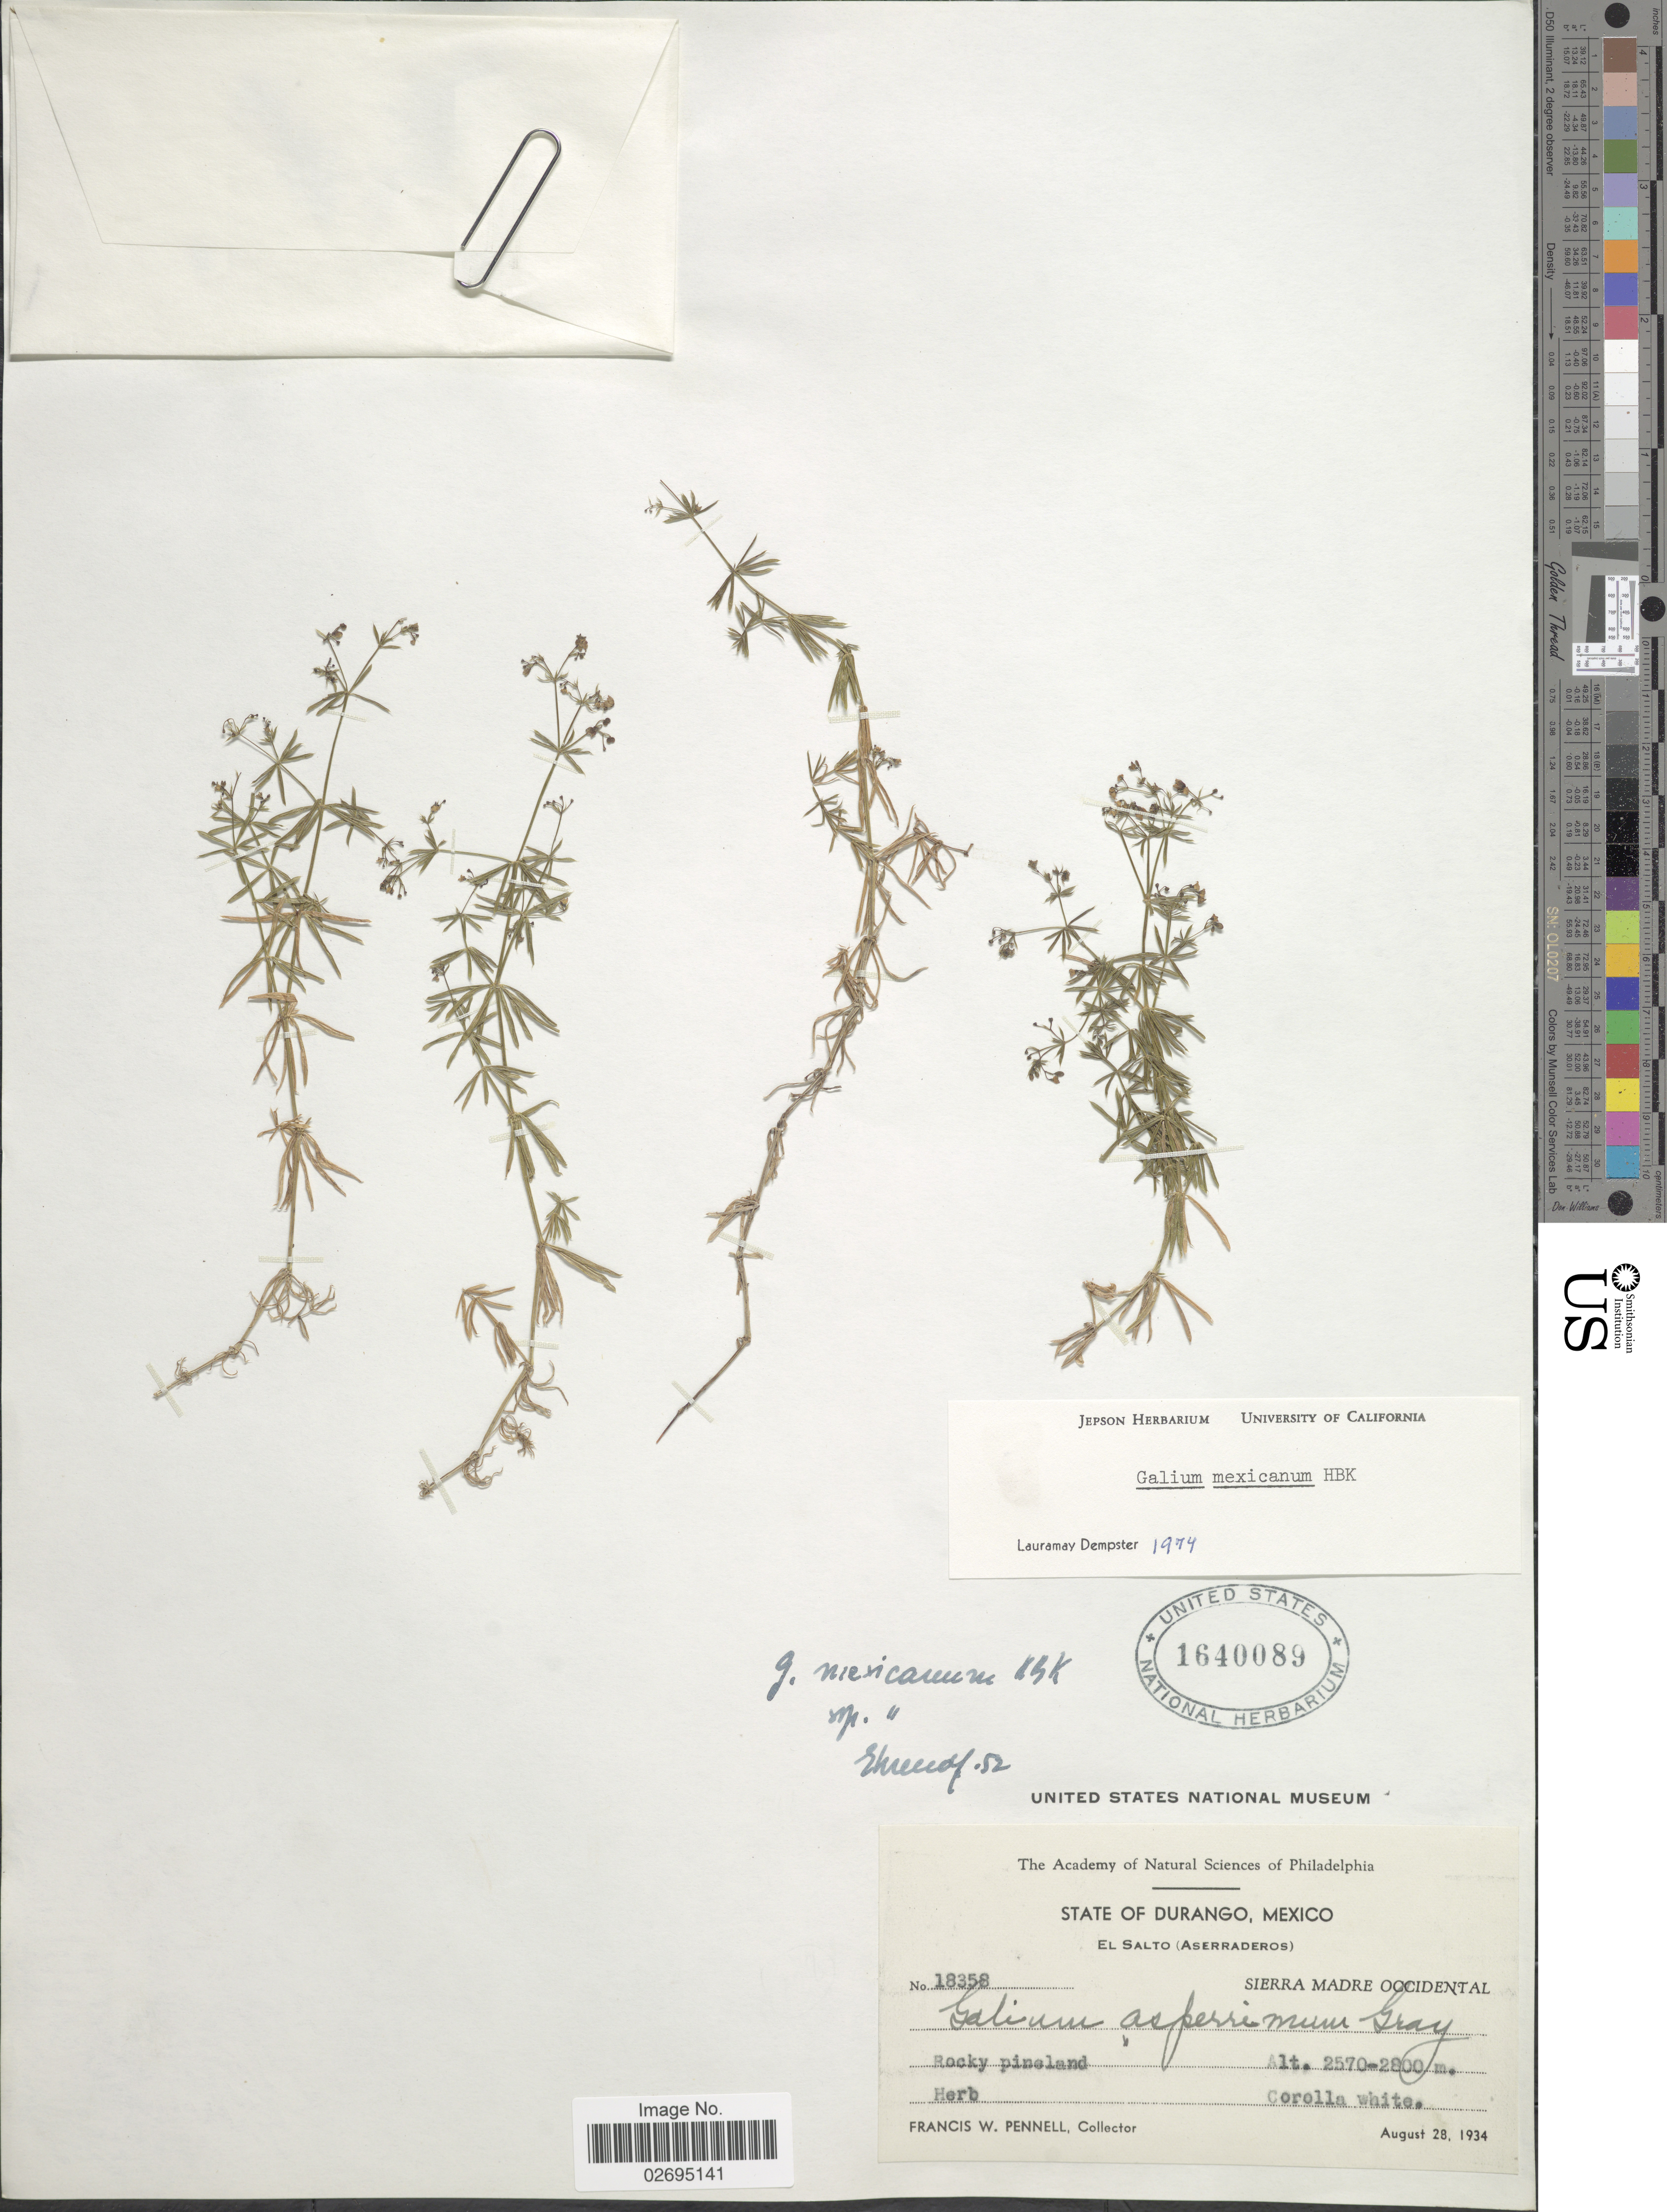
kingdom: Plantae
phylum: Tracheophyta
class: Magnoliopsida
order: Gentianales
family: Rubiaceae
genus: Galium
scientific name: Galium mexicanum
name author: Kunth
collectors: F. W. Pennell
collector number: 18358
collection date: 1934-08-28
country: Mexico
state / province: Durango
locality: El Salto (Aserraderos). Sierra Madre Occidental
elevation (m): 2570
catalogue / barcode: US 1640089